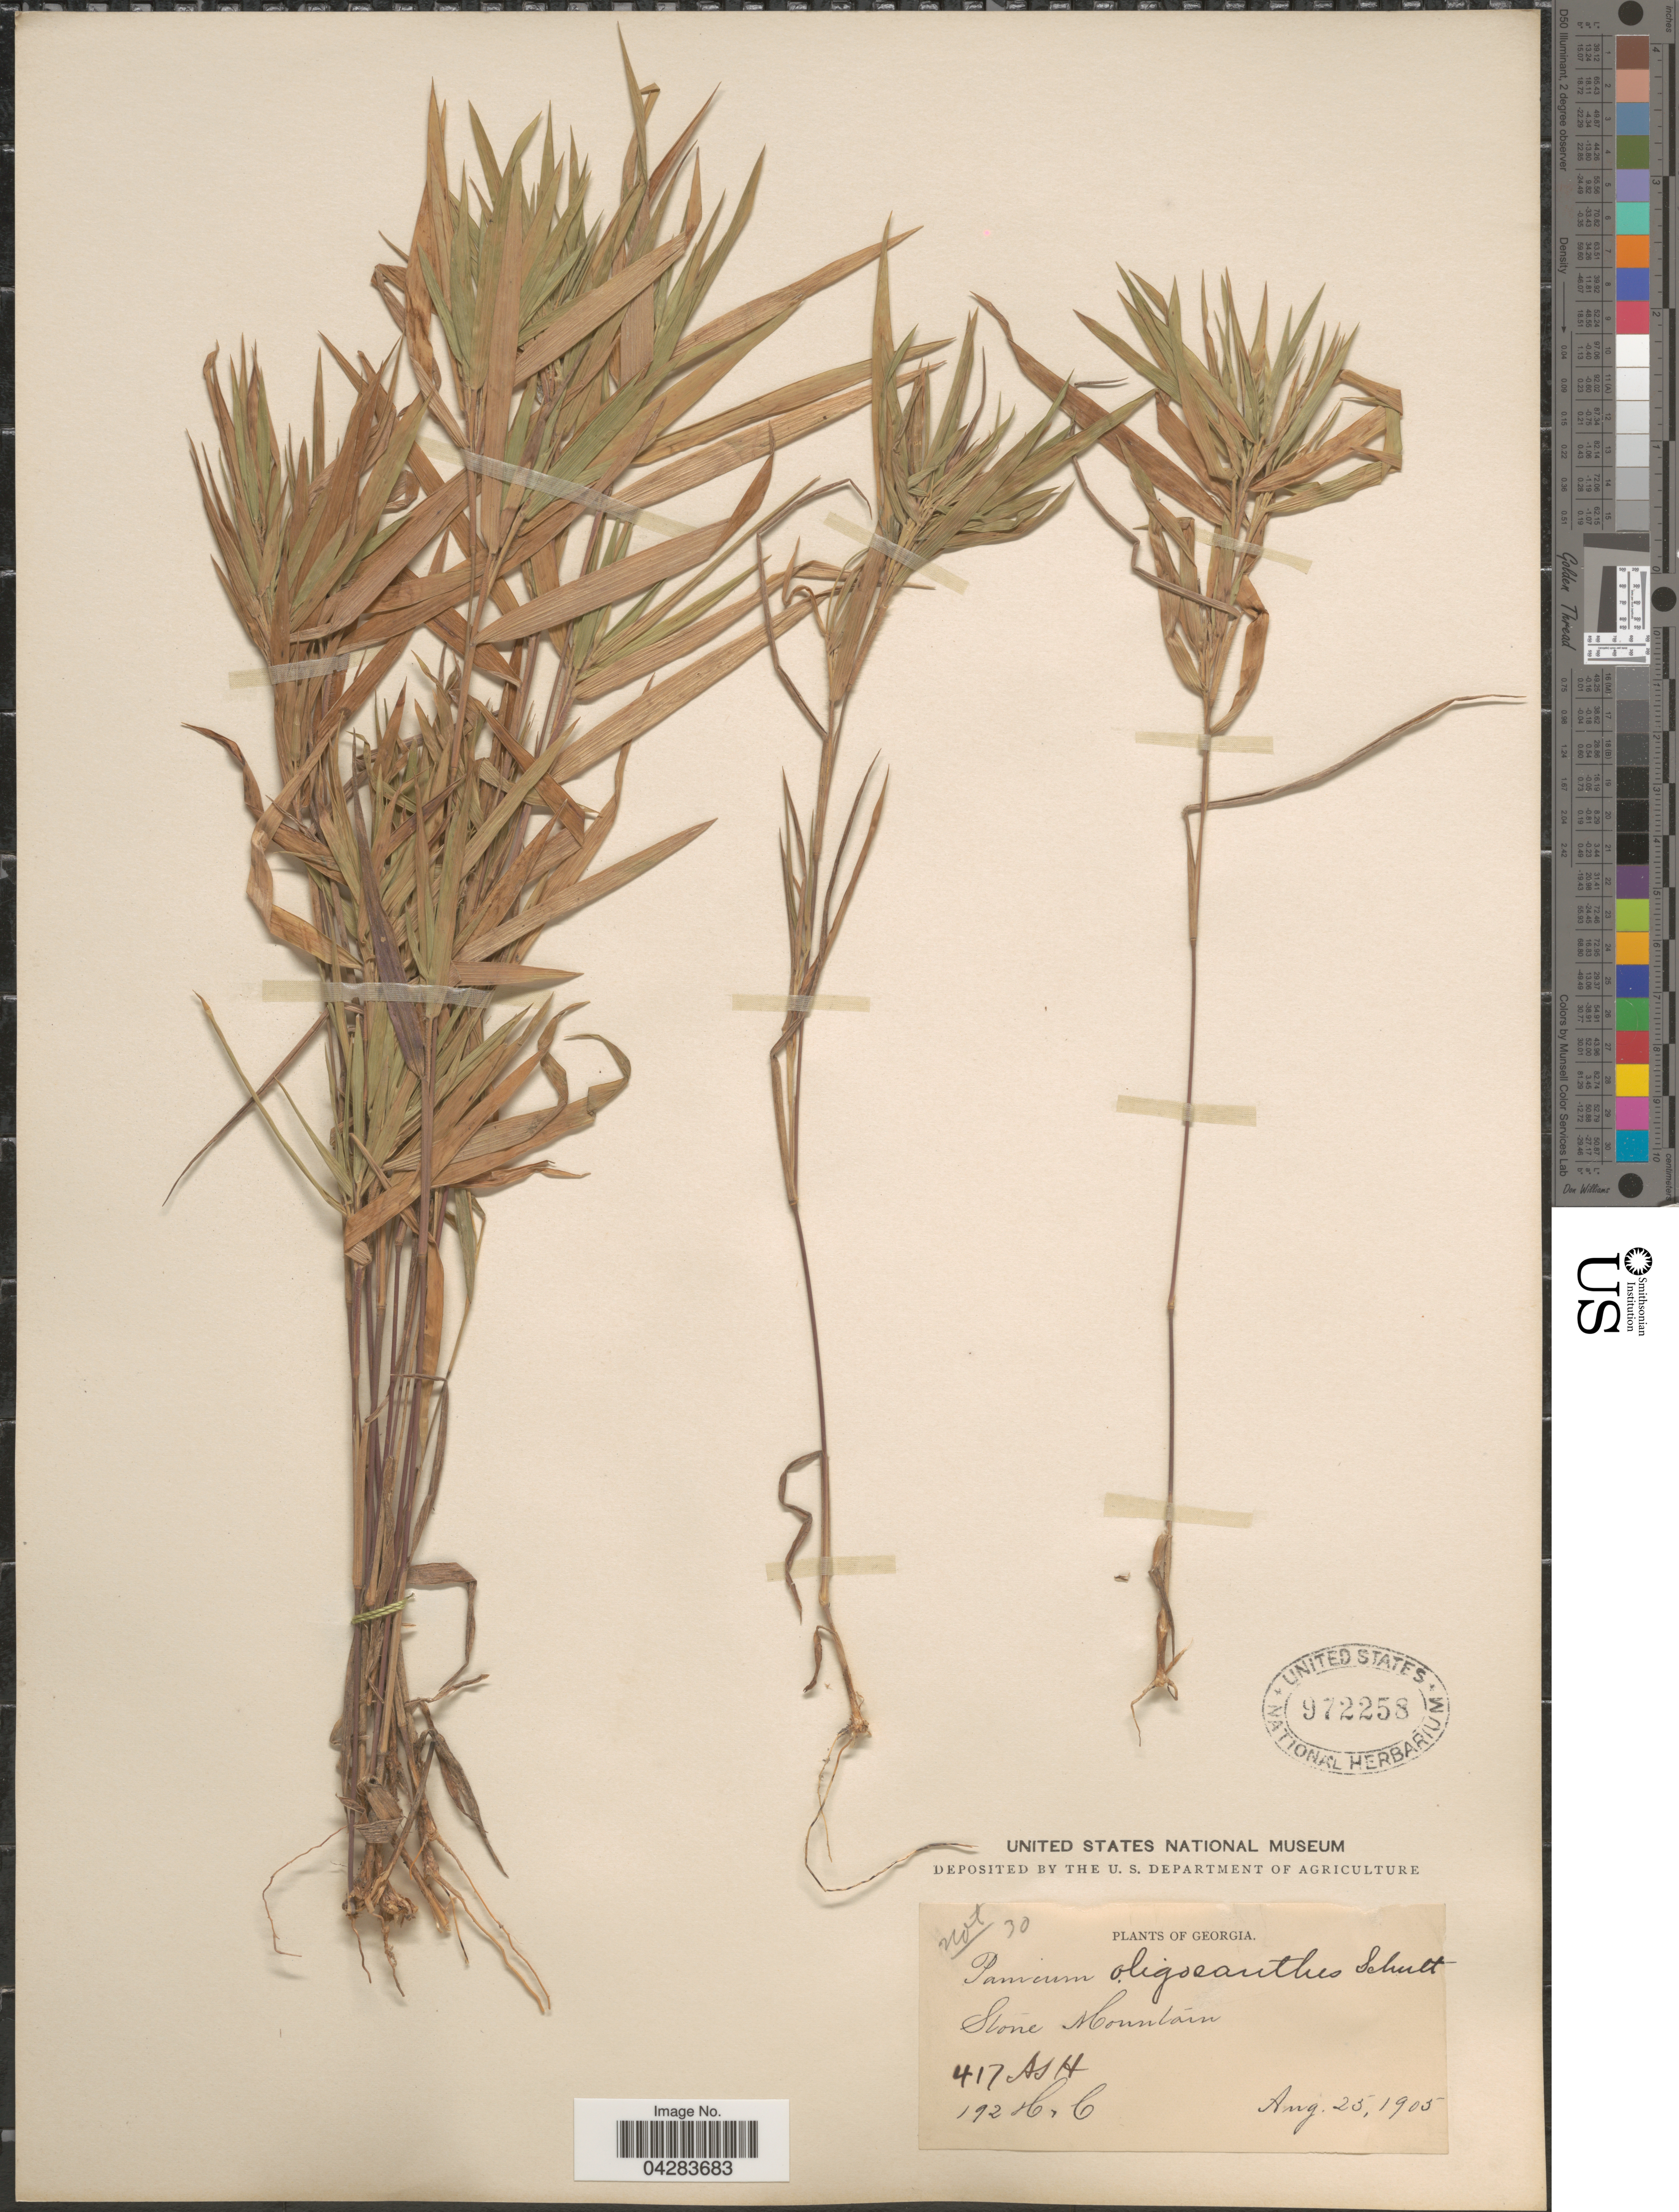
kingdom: Plantae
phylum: Tracheophyta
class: Liliopsida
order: Poales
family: Poaceae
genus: Dichanthelium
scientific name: Dichanthelium oligosanthes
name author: (Schult.) Gould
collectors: A. H. & H. C.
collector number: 417/192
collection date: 1905-08-25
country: United States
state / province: Georgia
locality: Stone Mountain.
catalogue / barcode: US 972258